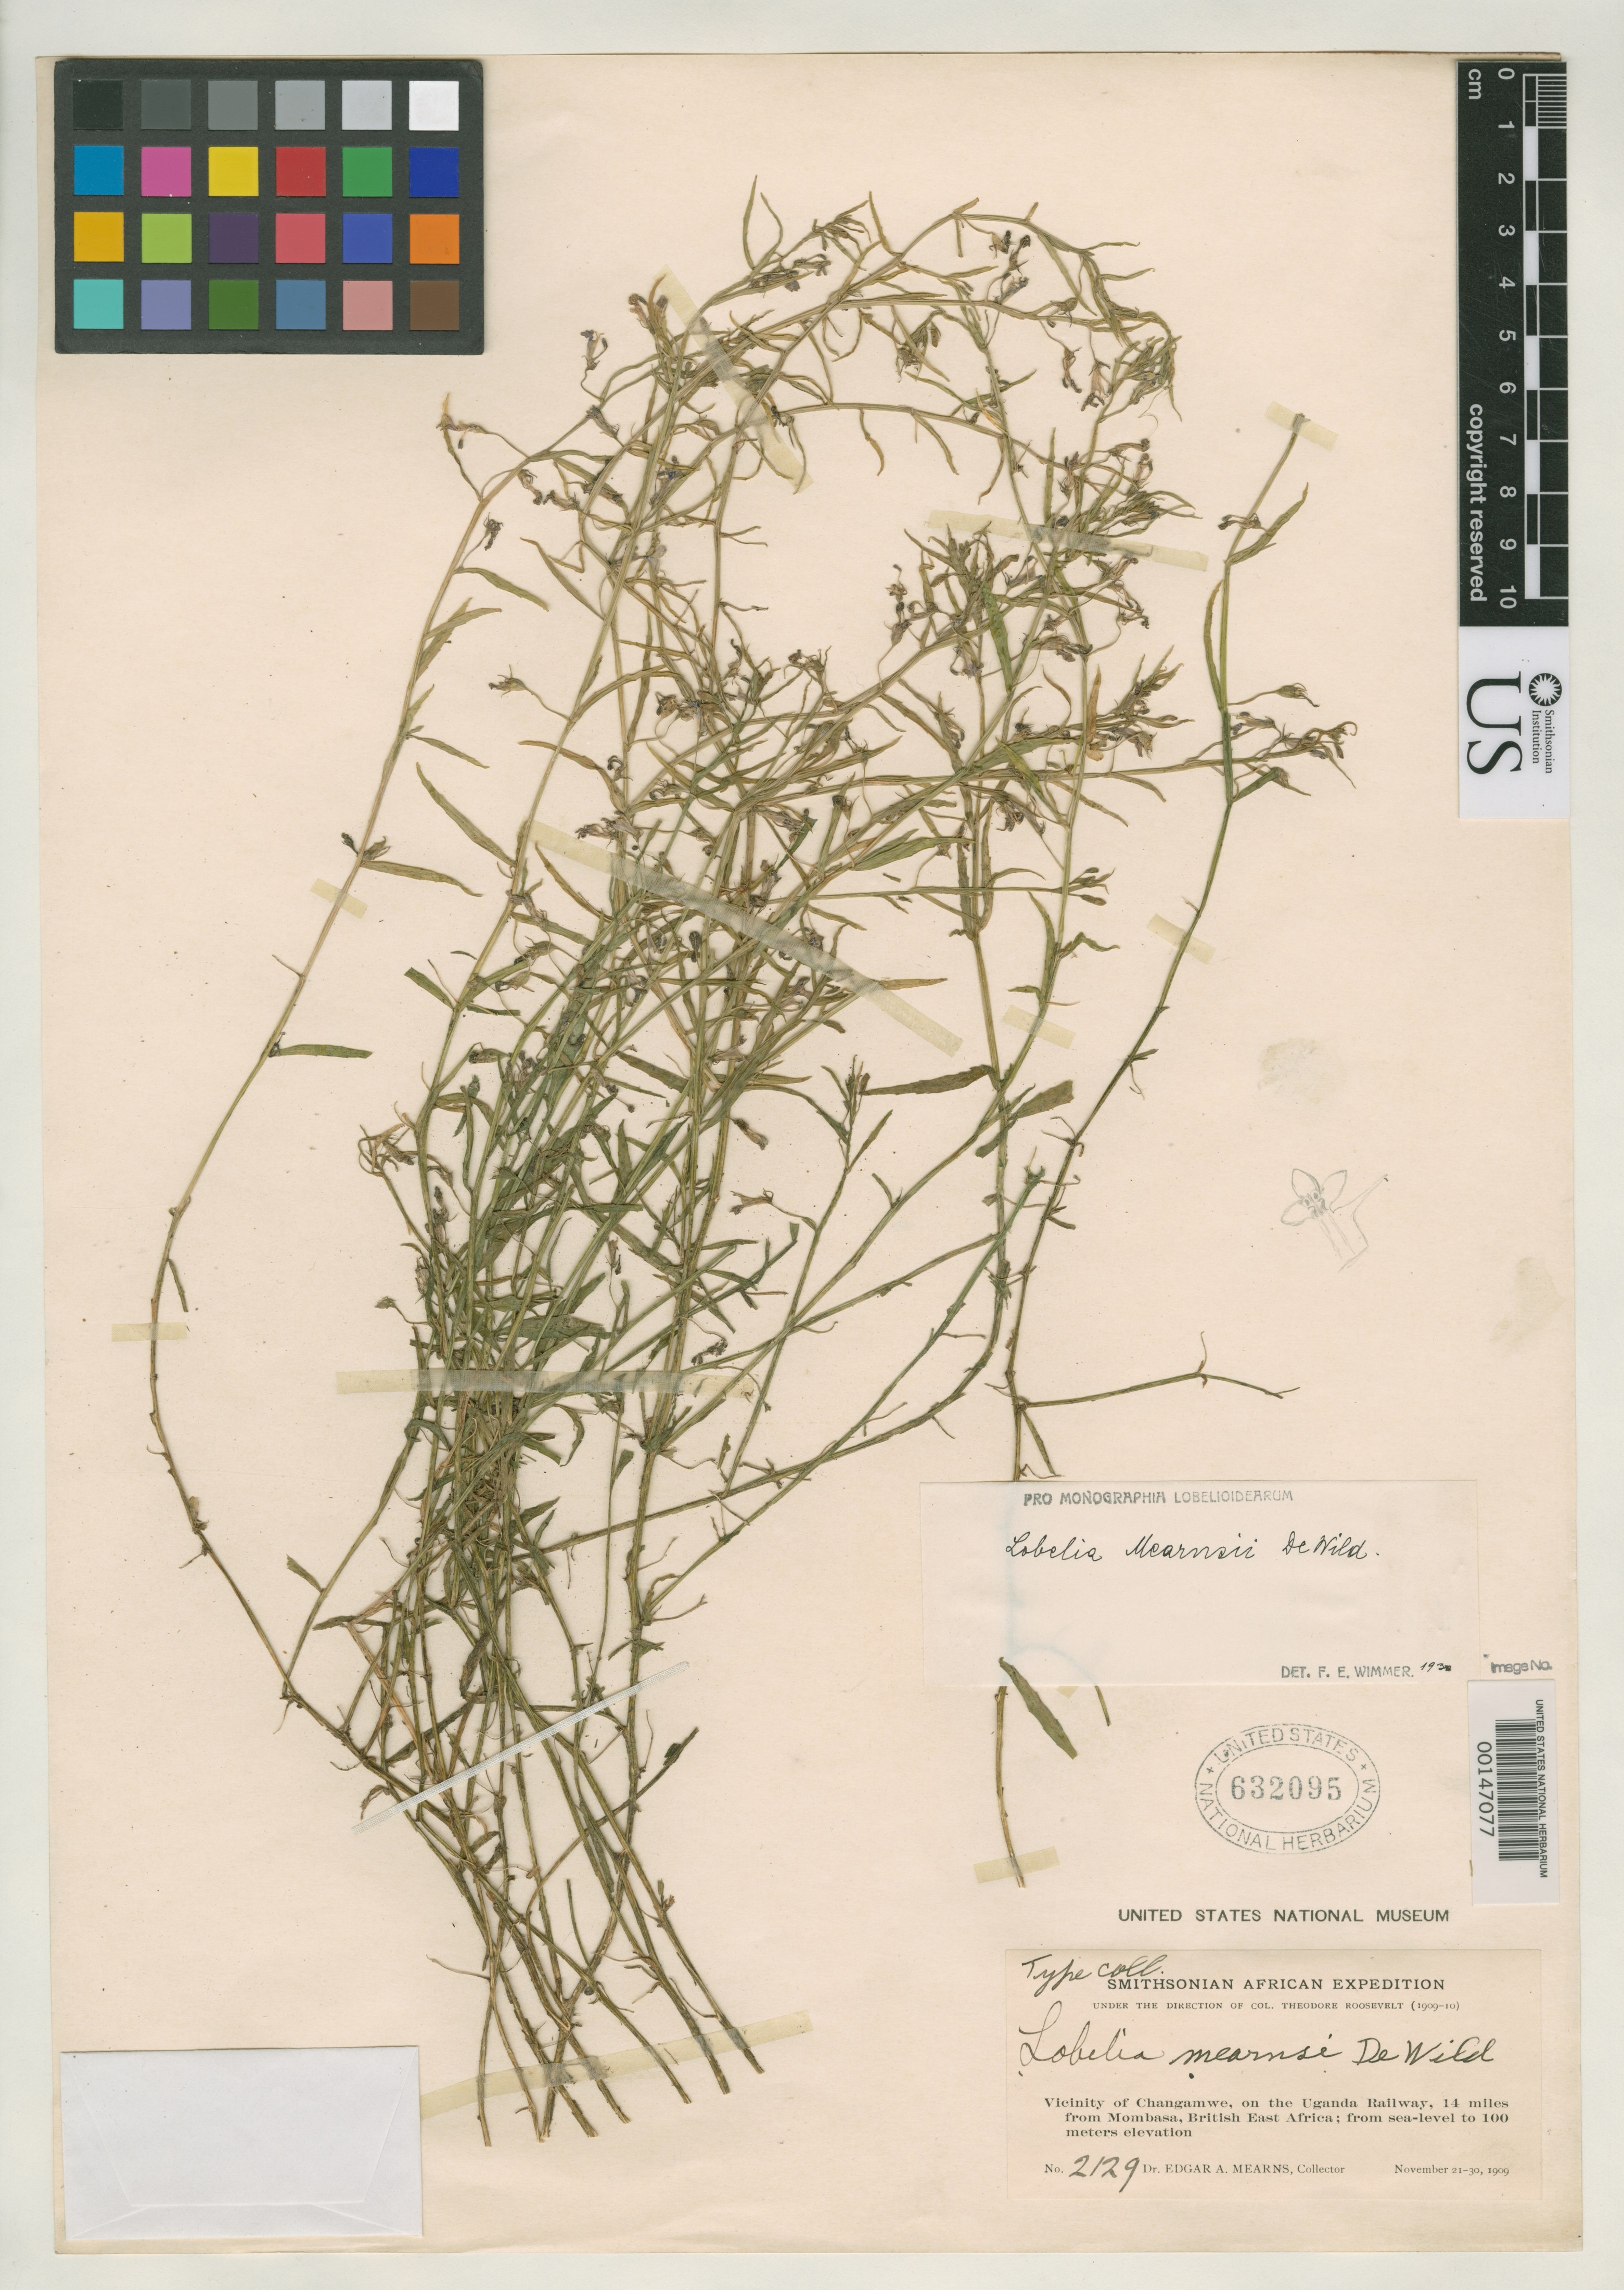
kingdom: Plantae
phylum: Tracheophyta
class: Magnoliopsida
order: Asterales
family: Campanulaceae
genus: Lobelia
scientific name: Lobelia mearnsii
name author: De Wild.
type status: Isotype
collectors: E. A. Mearns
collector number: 2129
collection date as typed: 21 Nov 1909 to 30 Nov 1909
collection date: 1909-11-21/1909-11-30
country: Kenya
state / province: Mombasa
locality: Vicinity of Changamwe, on Uganda Railway, 14 mi. from Mombasa.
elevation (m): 0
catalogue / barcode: US 632095